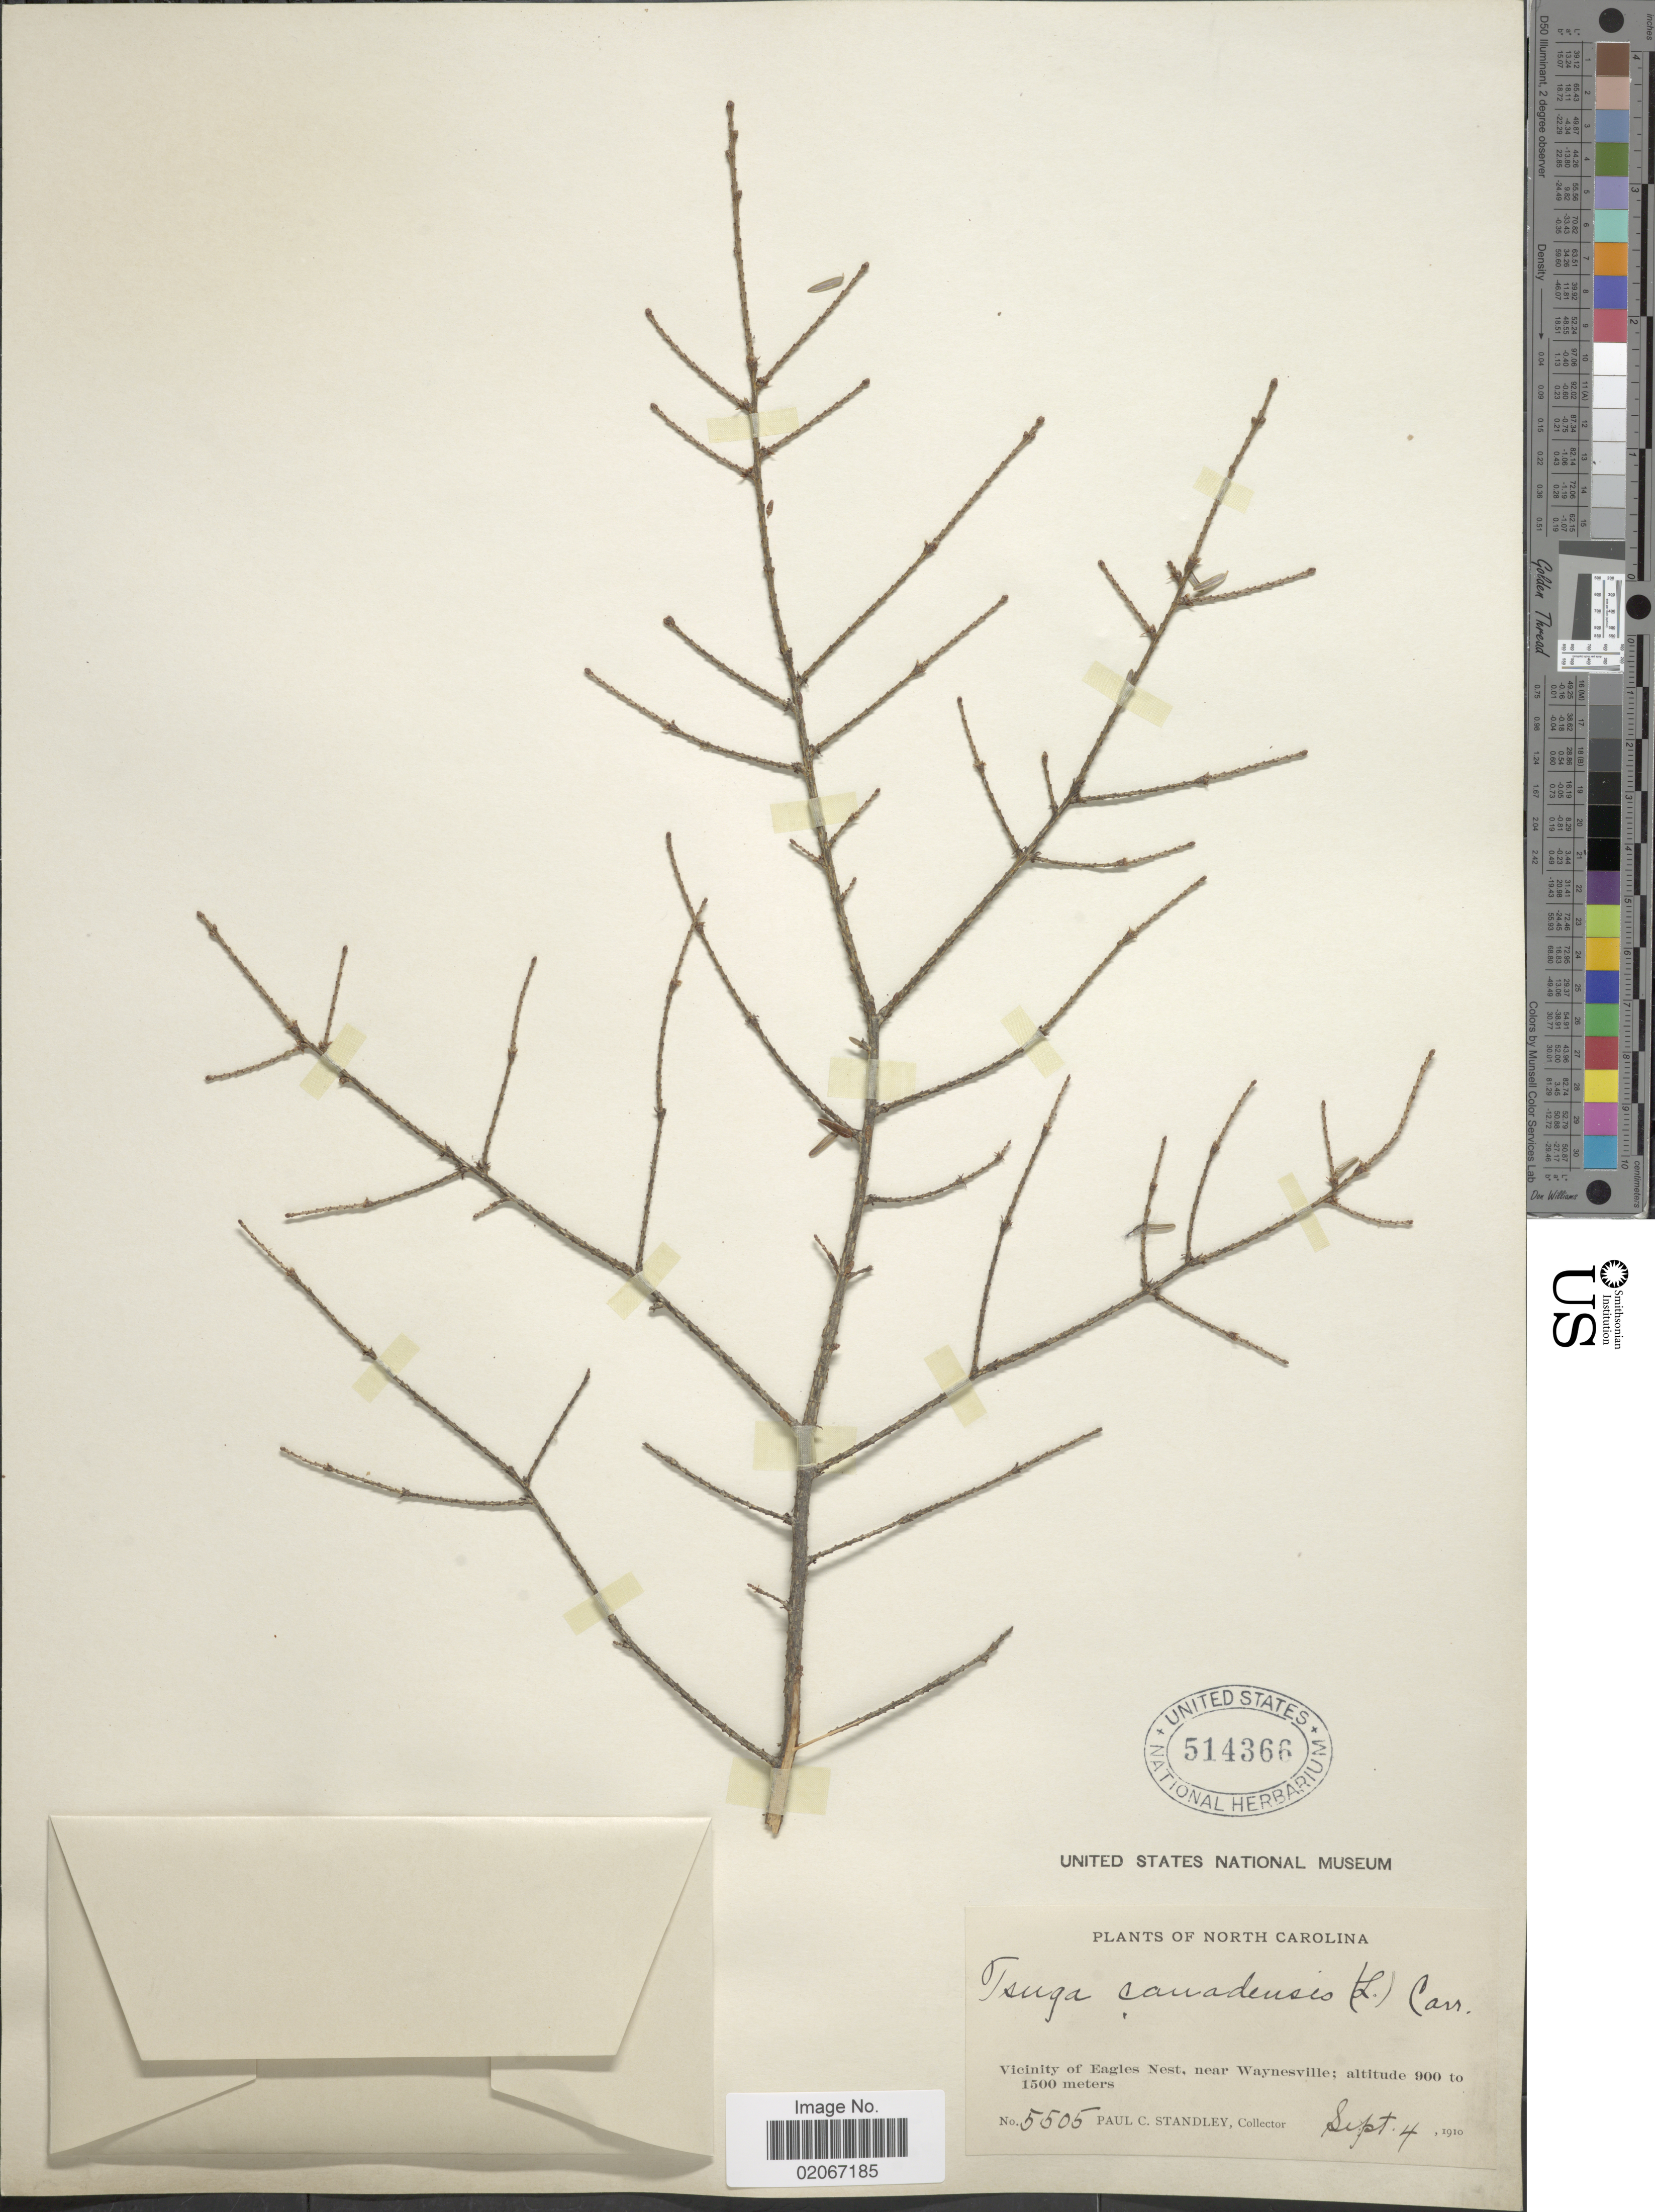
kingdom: Plantae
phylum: Tracheophyta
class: Pinopsida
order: Pinales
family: Pinaceae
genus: Tsuga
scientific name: Tsuga canadensis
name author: (L.) Carrière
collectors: P. C. Standley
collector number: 5505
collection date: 1910-09-04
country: United States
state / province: North Carolina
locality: Vicinity of Eagles Nest, near Waynesville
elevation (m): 900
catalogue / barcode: US 514366